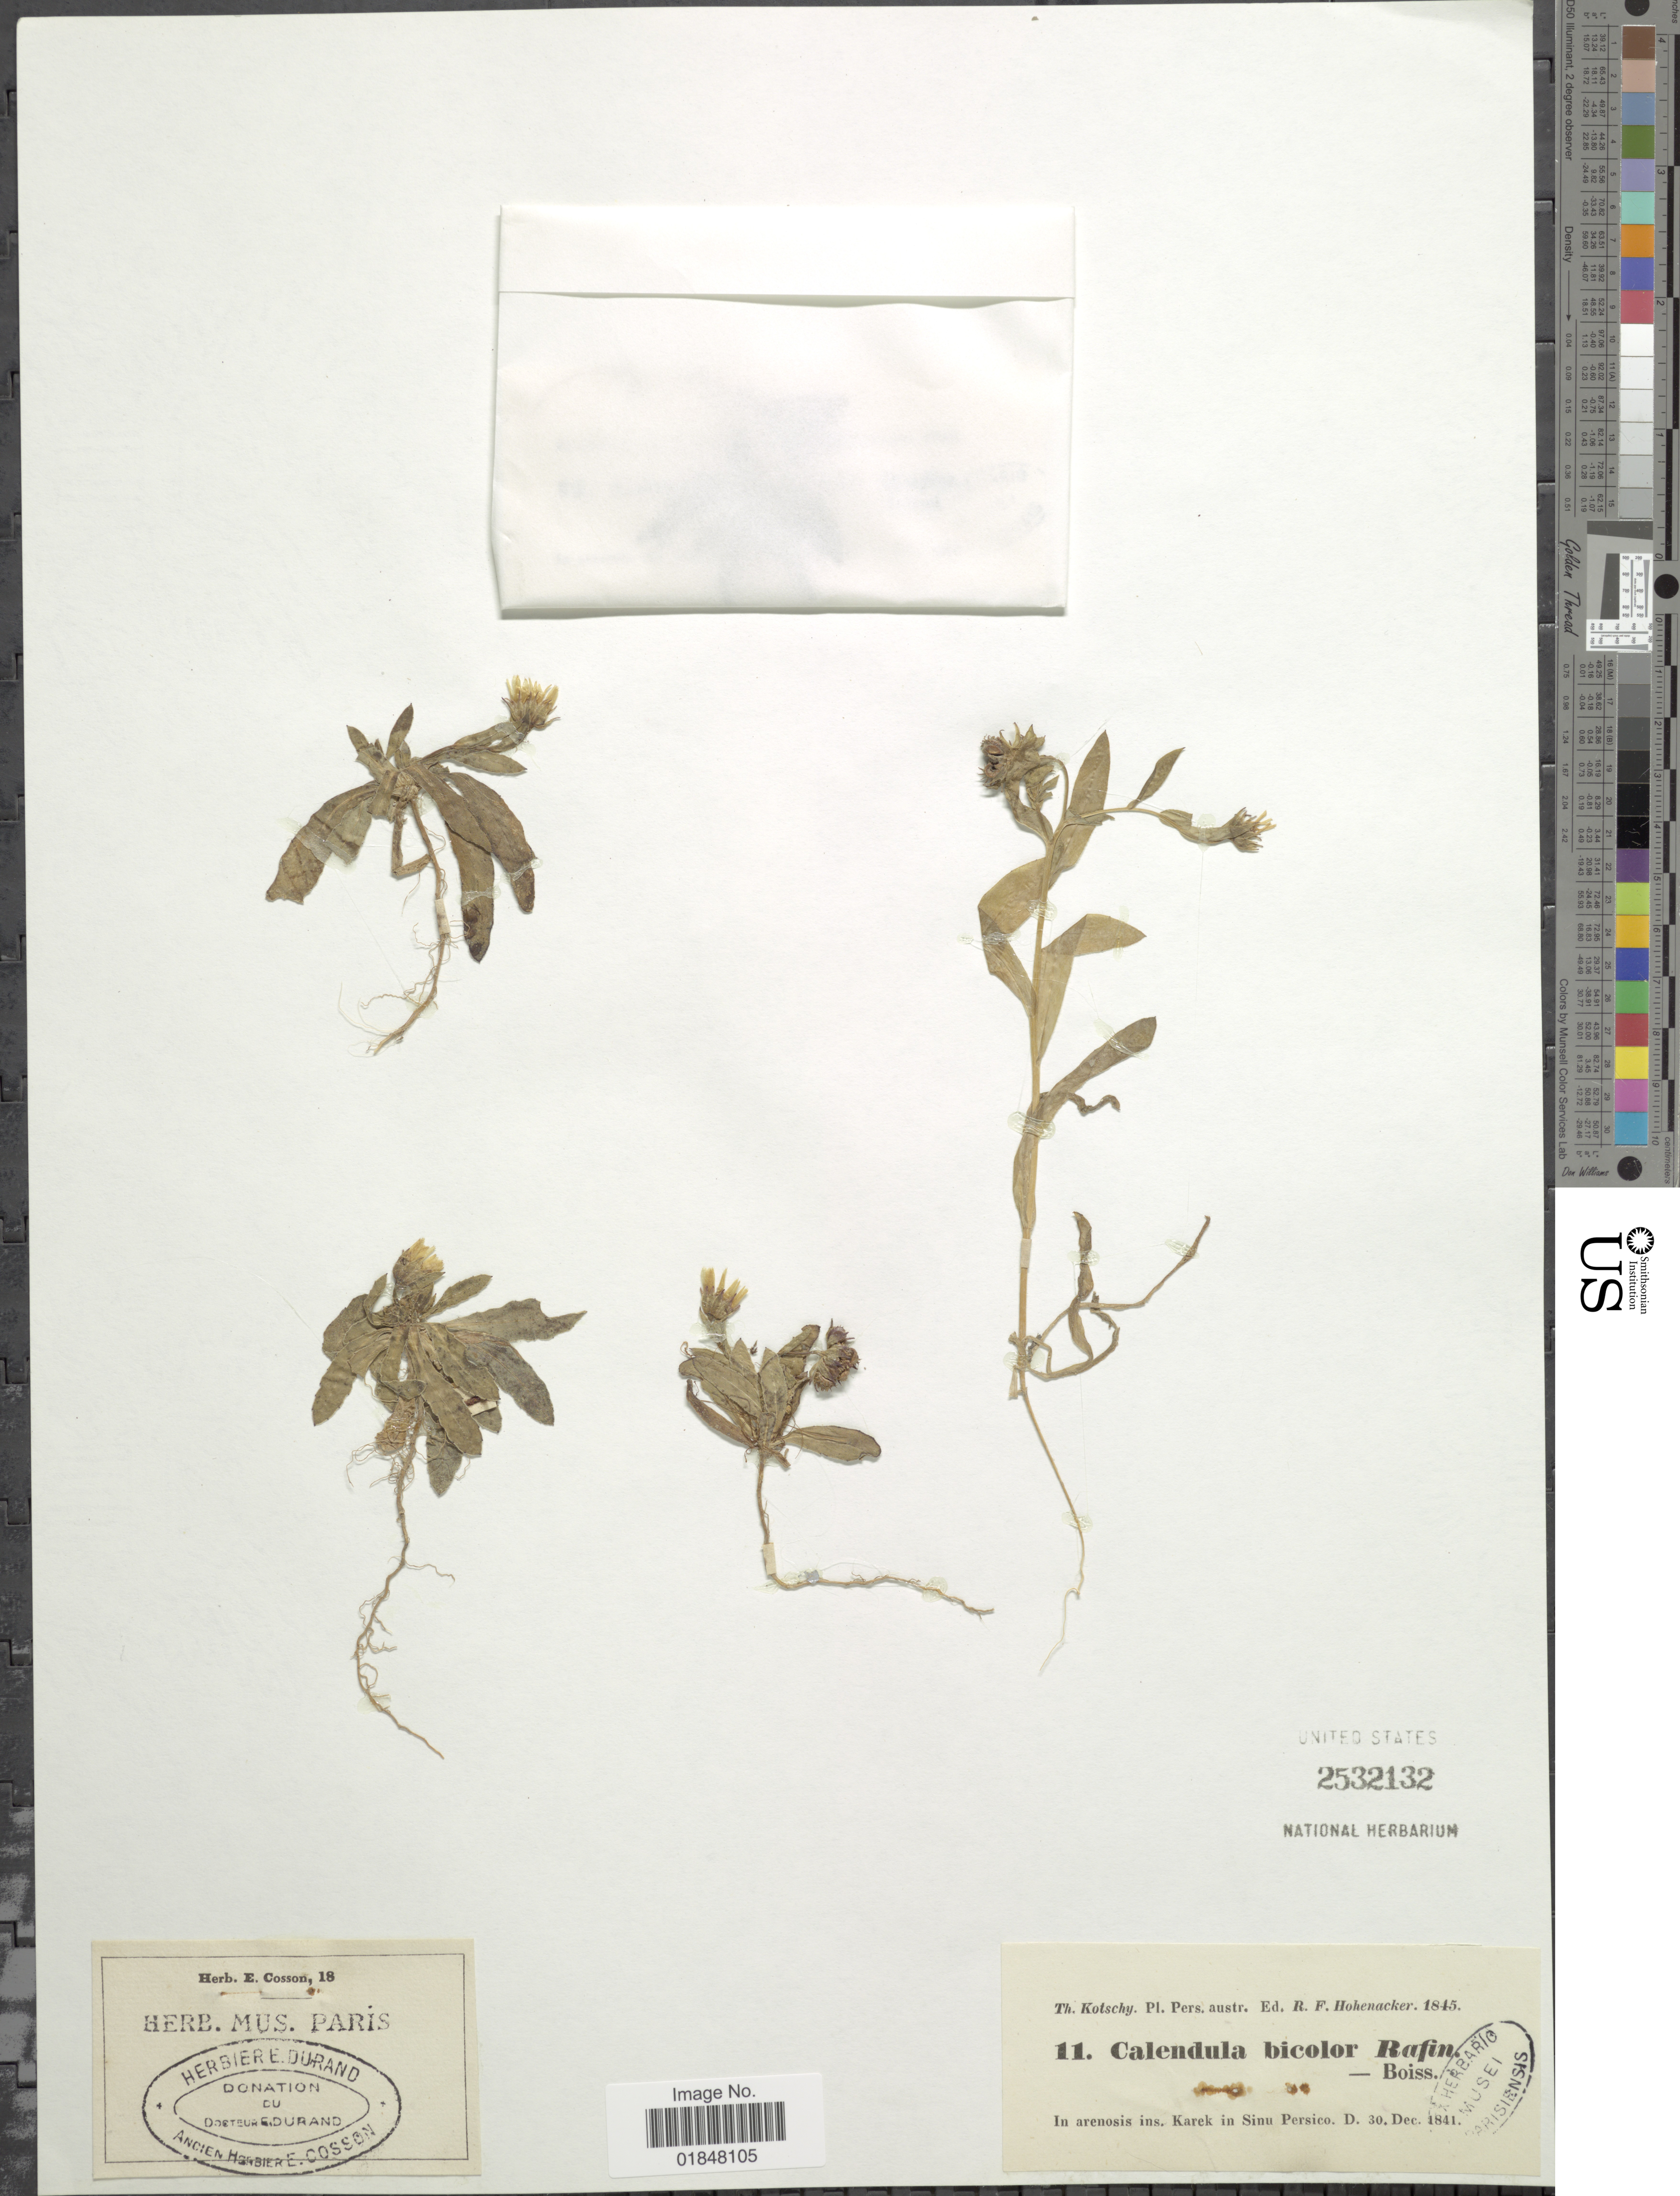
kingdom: Plantae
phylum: Tracheophyta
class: Magnoliopsida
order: Asterales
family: Asteraceae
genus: Calendula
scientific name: Calendula arvensis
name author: L.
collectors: K. G. Kotschy & R. F. Hohenacker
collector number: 11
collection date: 1841-12-30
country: Iran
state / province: Bushehr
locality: In arenosis ins. Karek in Sinu Persico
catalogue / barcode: US 2532132